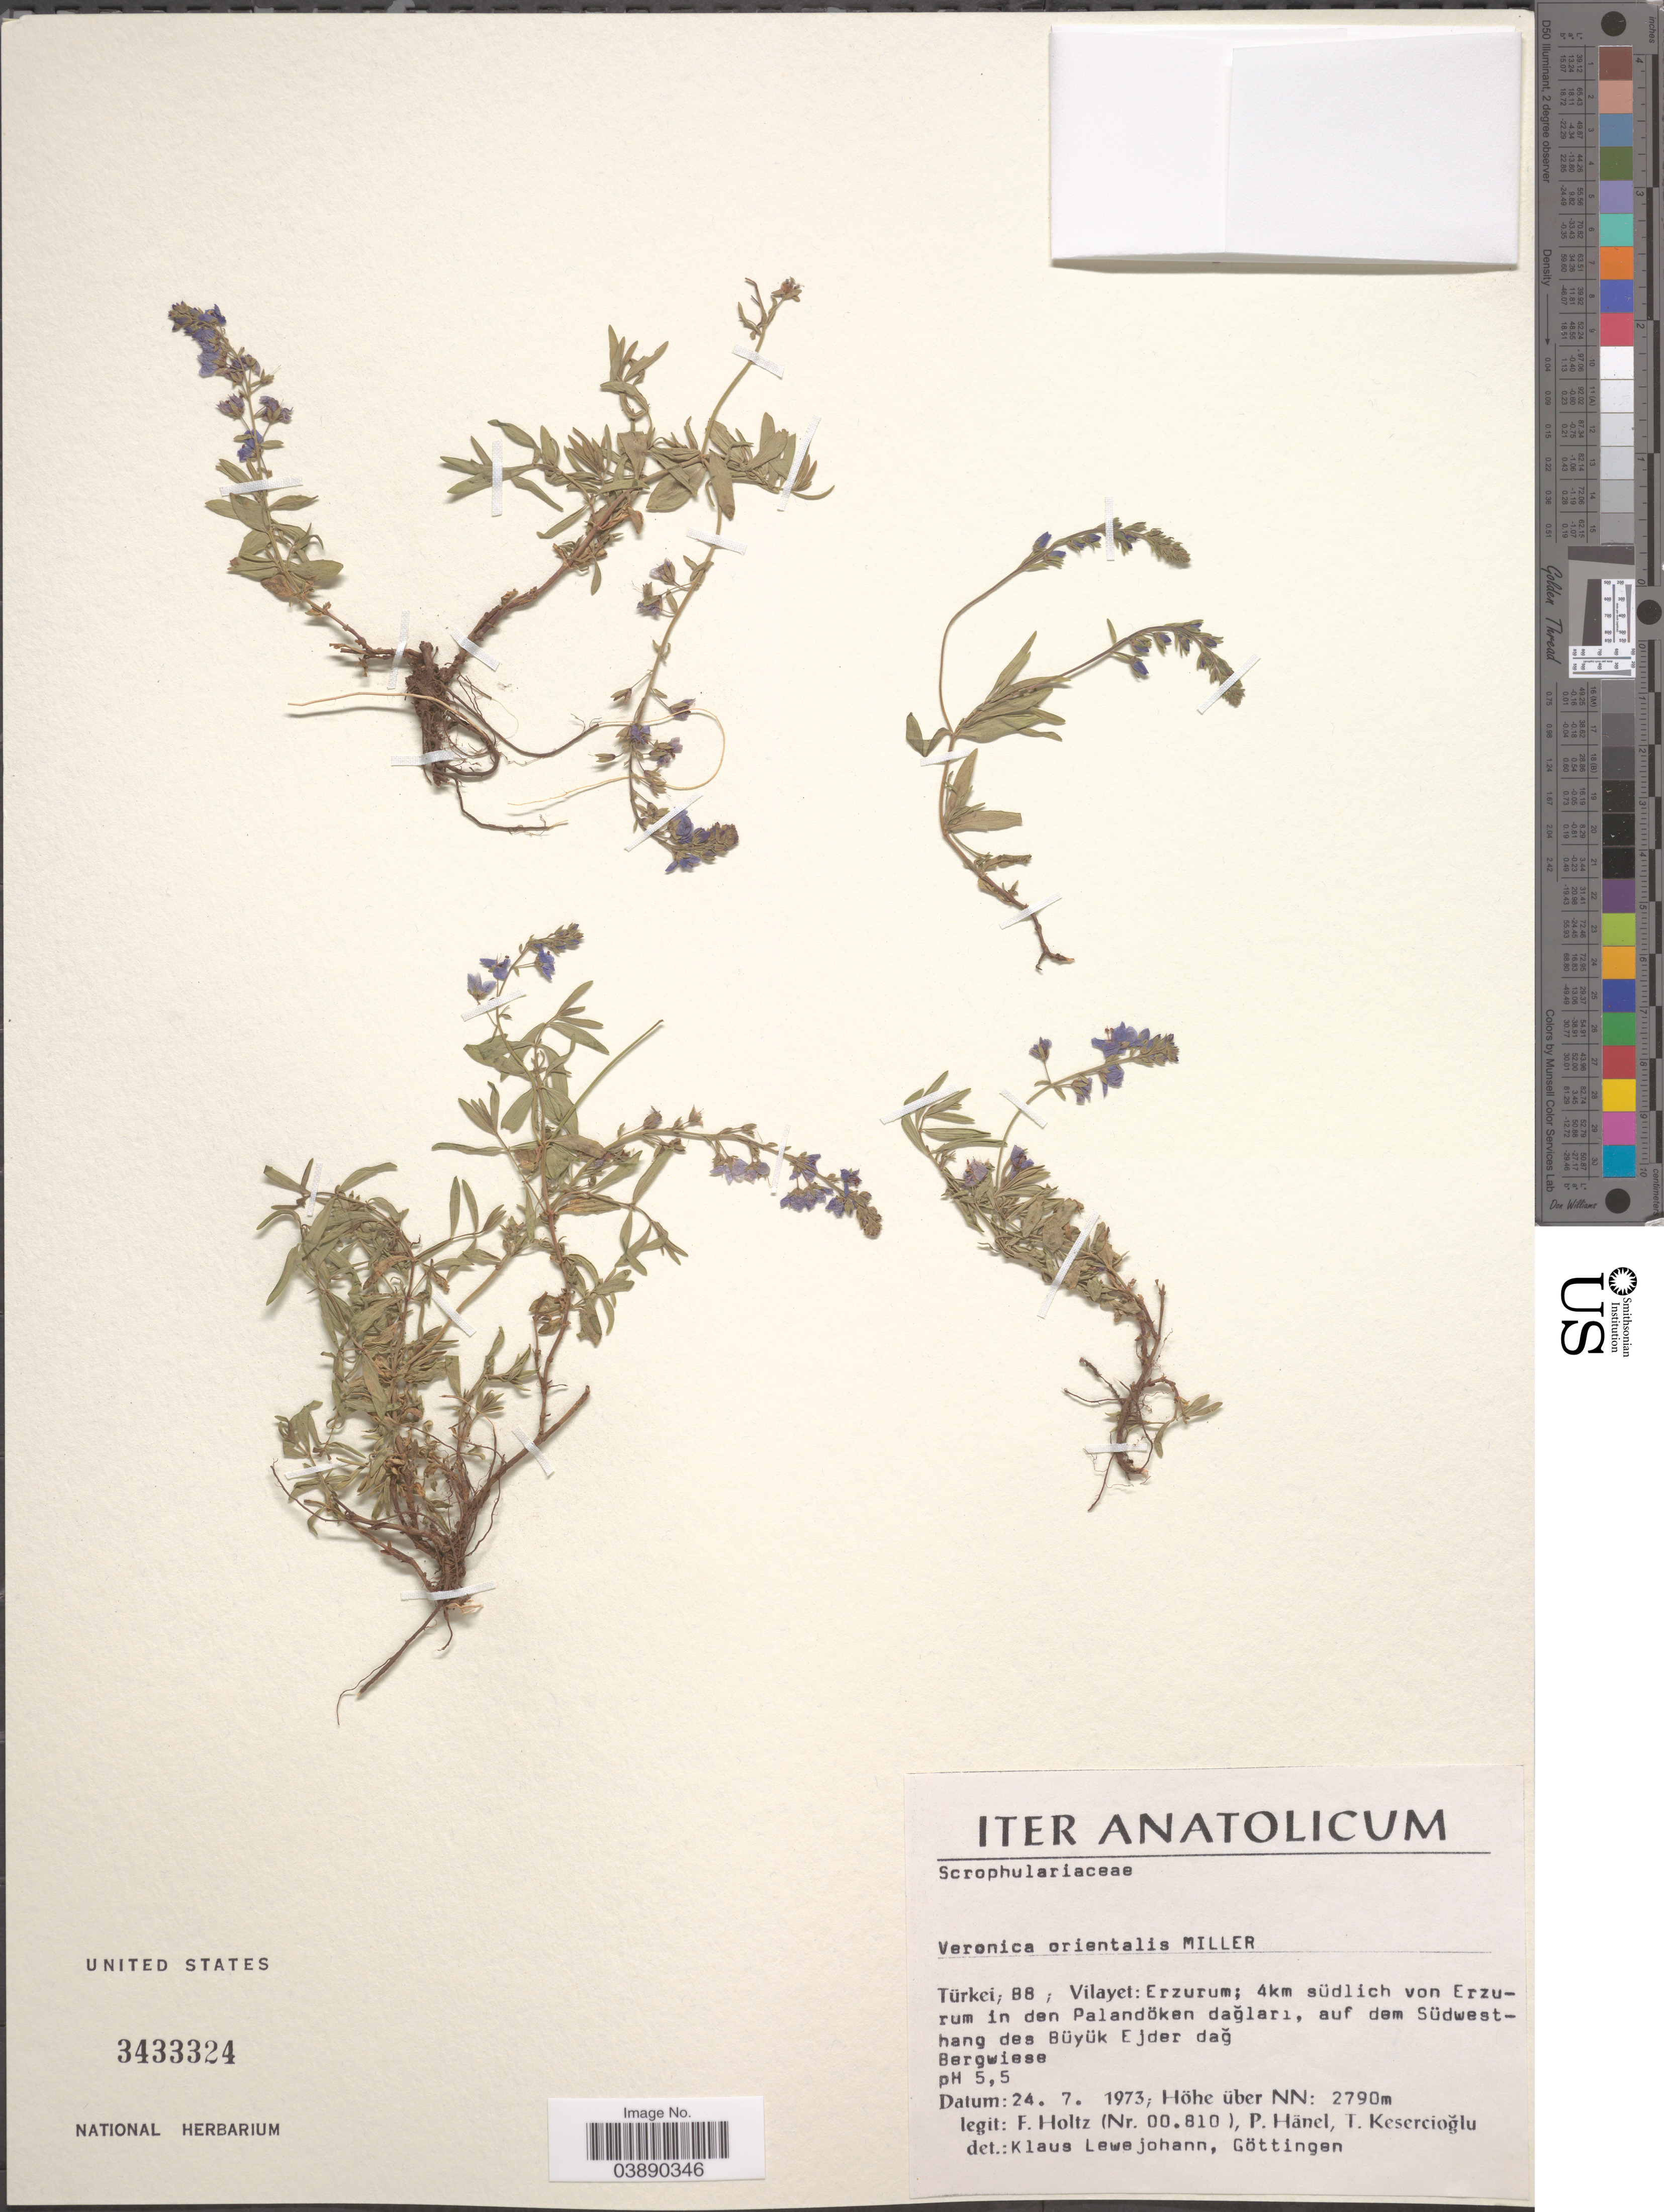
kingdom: Plantae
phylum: Tracheophyta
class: Magnoliopsida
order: Lamiales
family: Plantaginaceae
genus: Veronica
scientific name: Veronica orientalis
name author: Mill.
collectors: Holtz, F., Hänel, P. & Kesercioglu, T.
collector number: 00810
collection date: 1973-07-24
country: Turkey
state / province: Erzurum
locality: Iter Anatolicum. Türkei; 88; Vilayet; 4 km südlich von Erzurum in den Palandöken dağlari, auf dem Südwest-hang des Büyük Ejder dağ Bergwiese.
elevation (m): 2790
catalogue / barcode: US 3433324